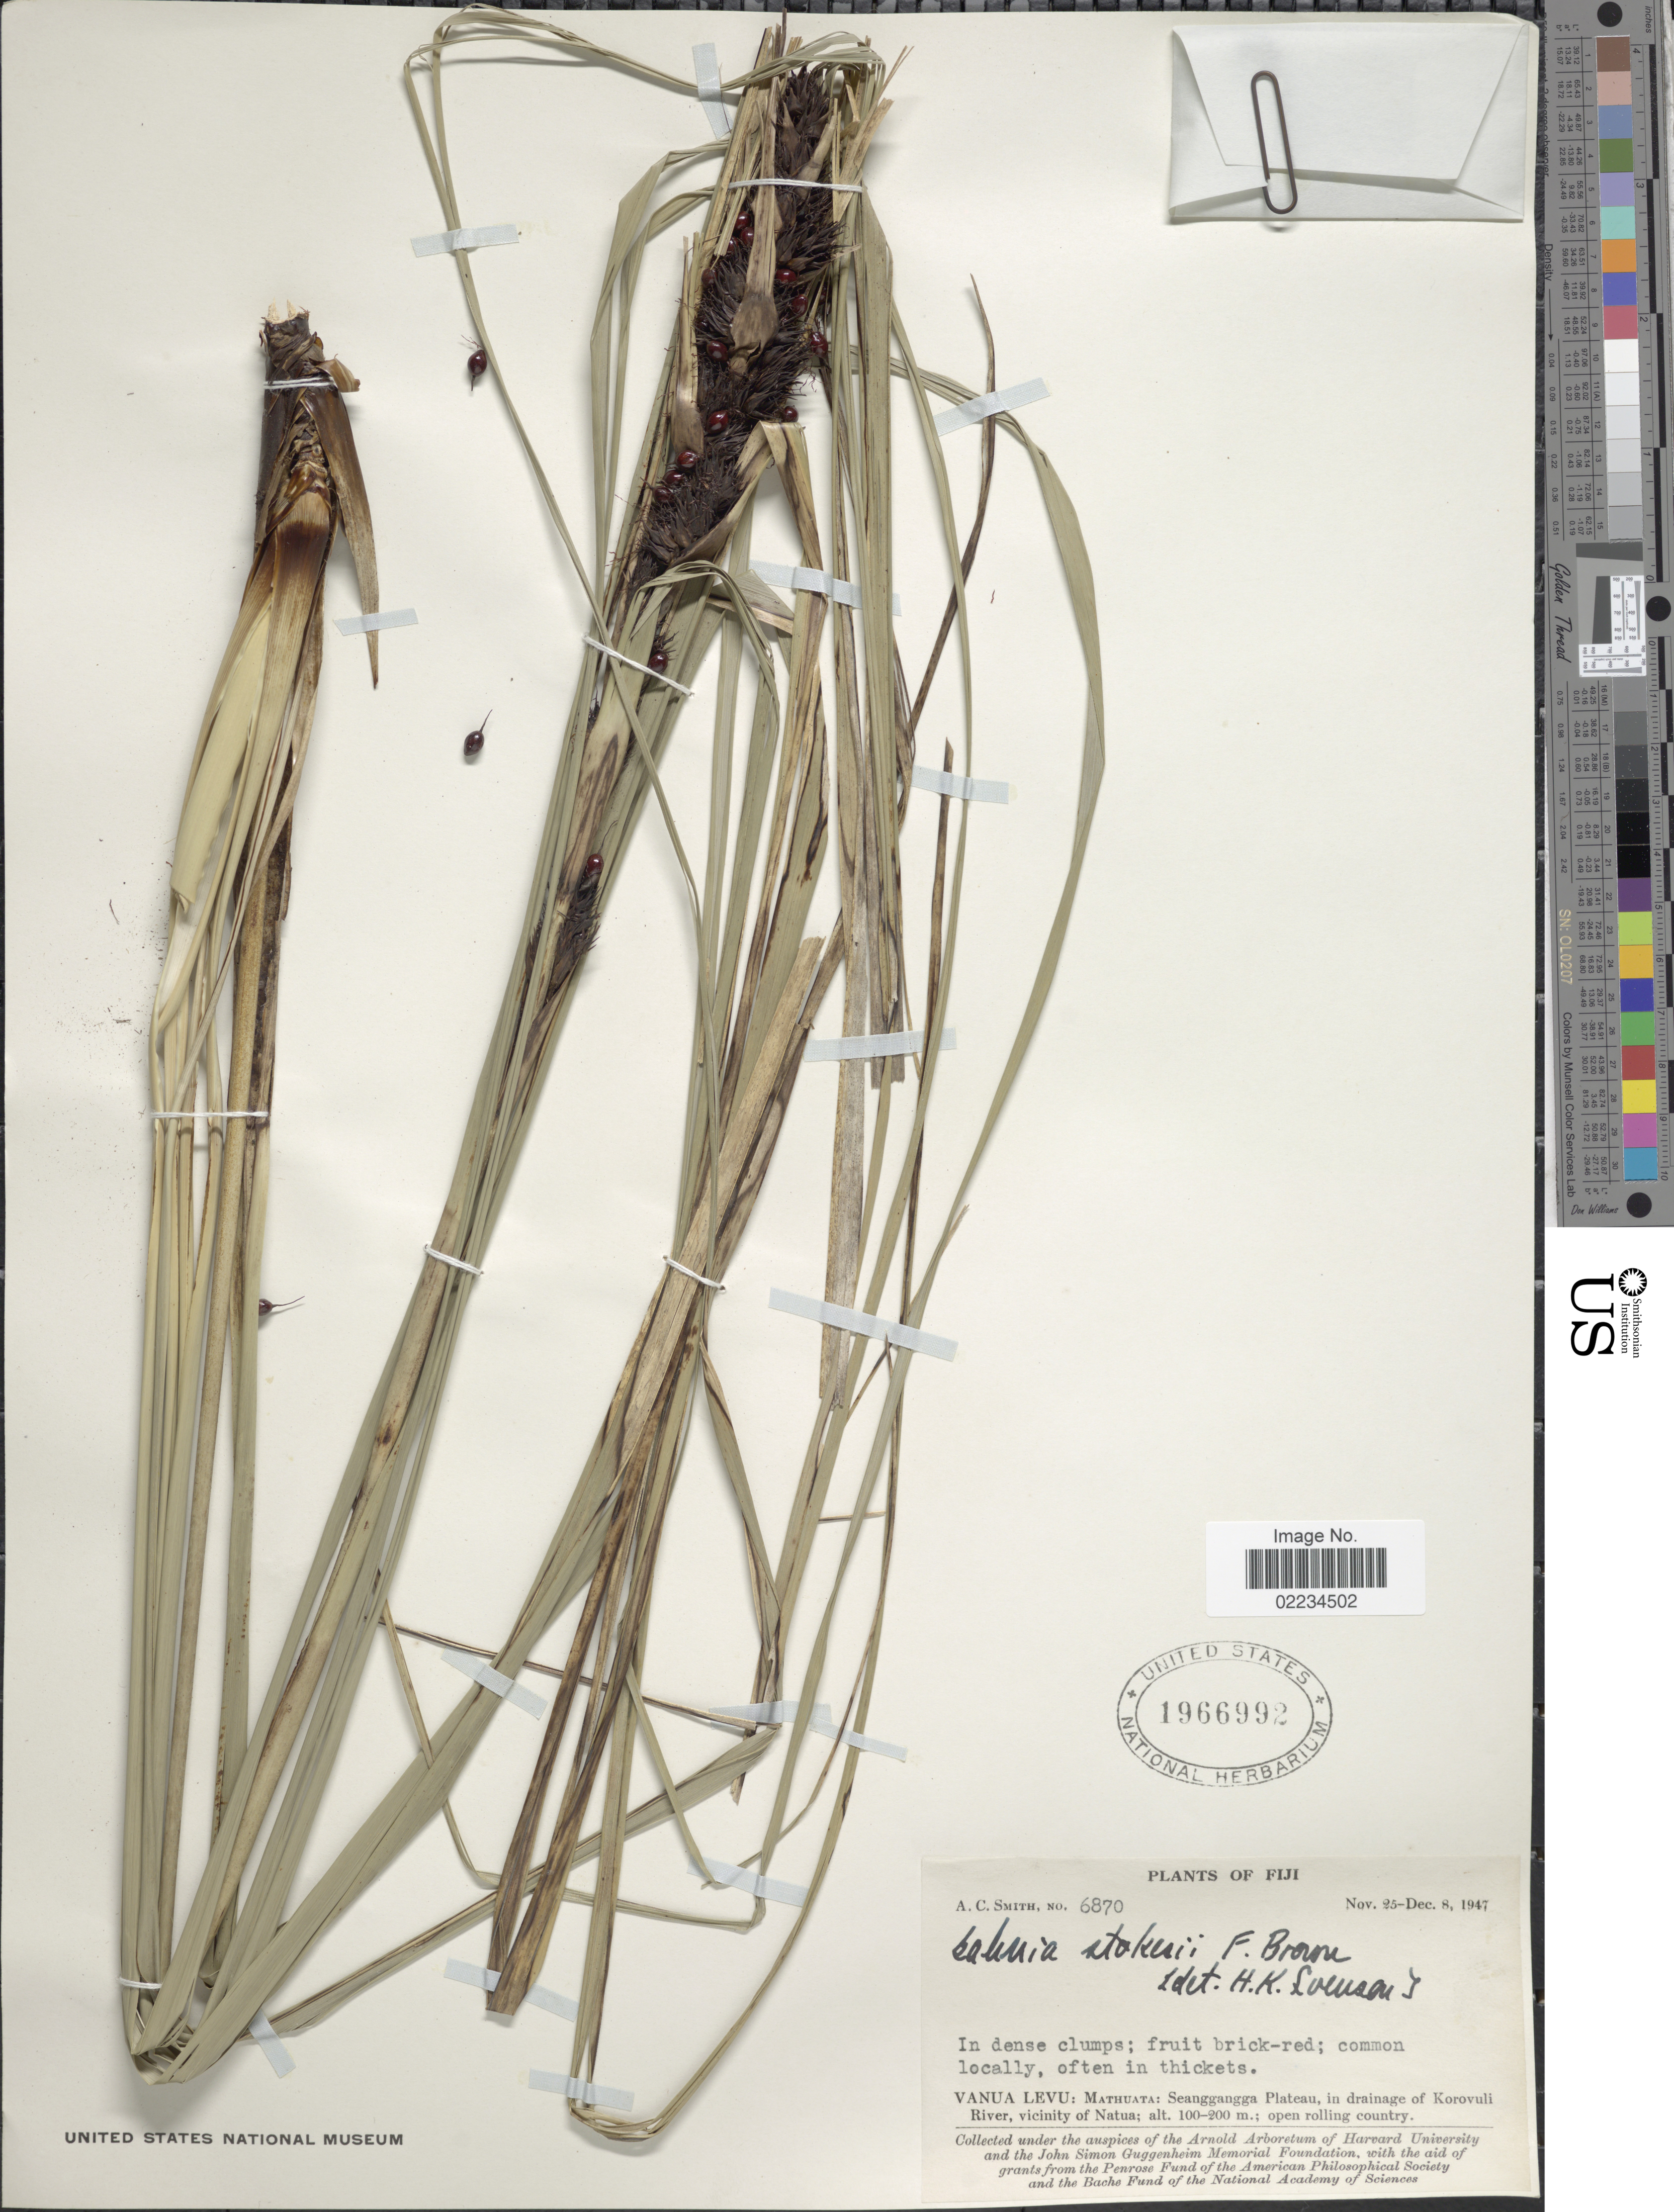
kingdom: Plantae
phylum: Tracheophyta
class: Liliopsida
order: Poales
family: Cyperaceae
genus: Gahnia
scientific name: Gahnia stokesii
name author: F. Br.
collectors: A. C. Smith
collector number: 6870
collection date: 1947-11-25/1947-12-08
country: Fiji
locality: Vanua Levu: Mathuata: Seangganga Plateau, in drainage of Korovuli River, vicinity of Natua; open rolling country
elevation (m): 100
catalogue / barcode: US 1966992